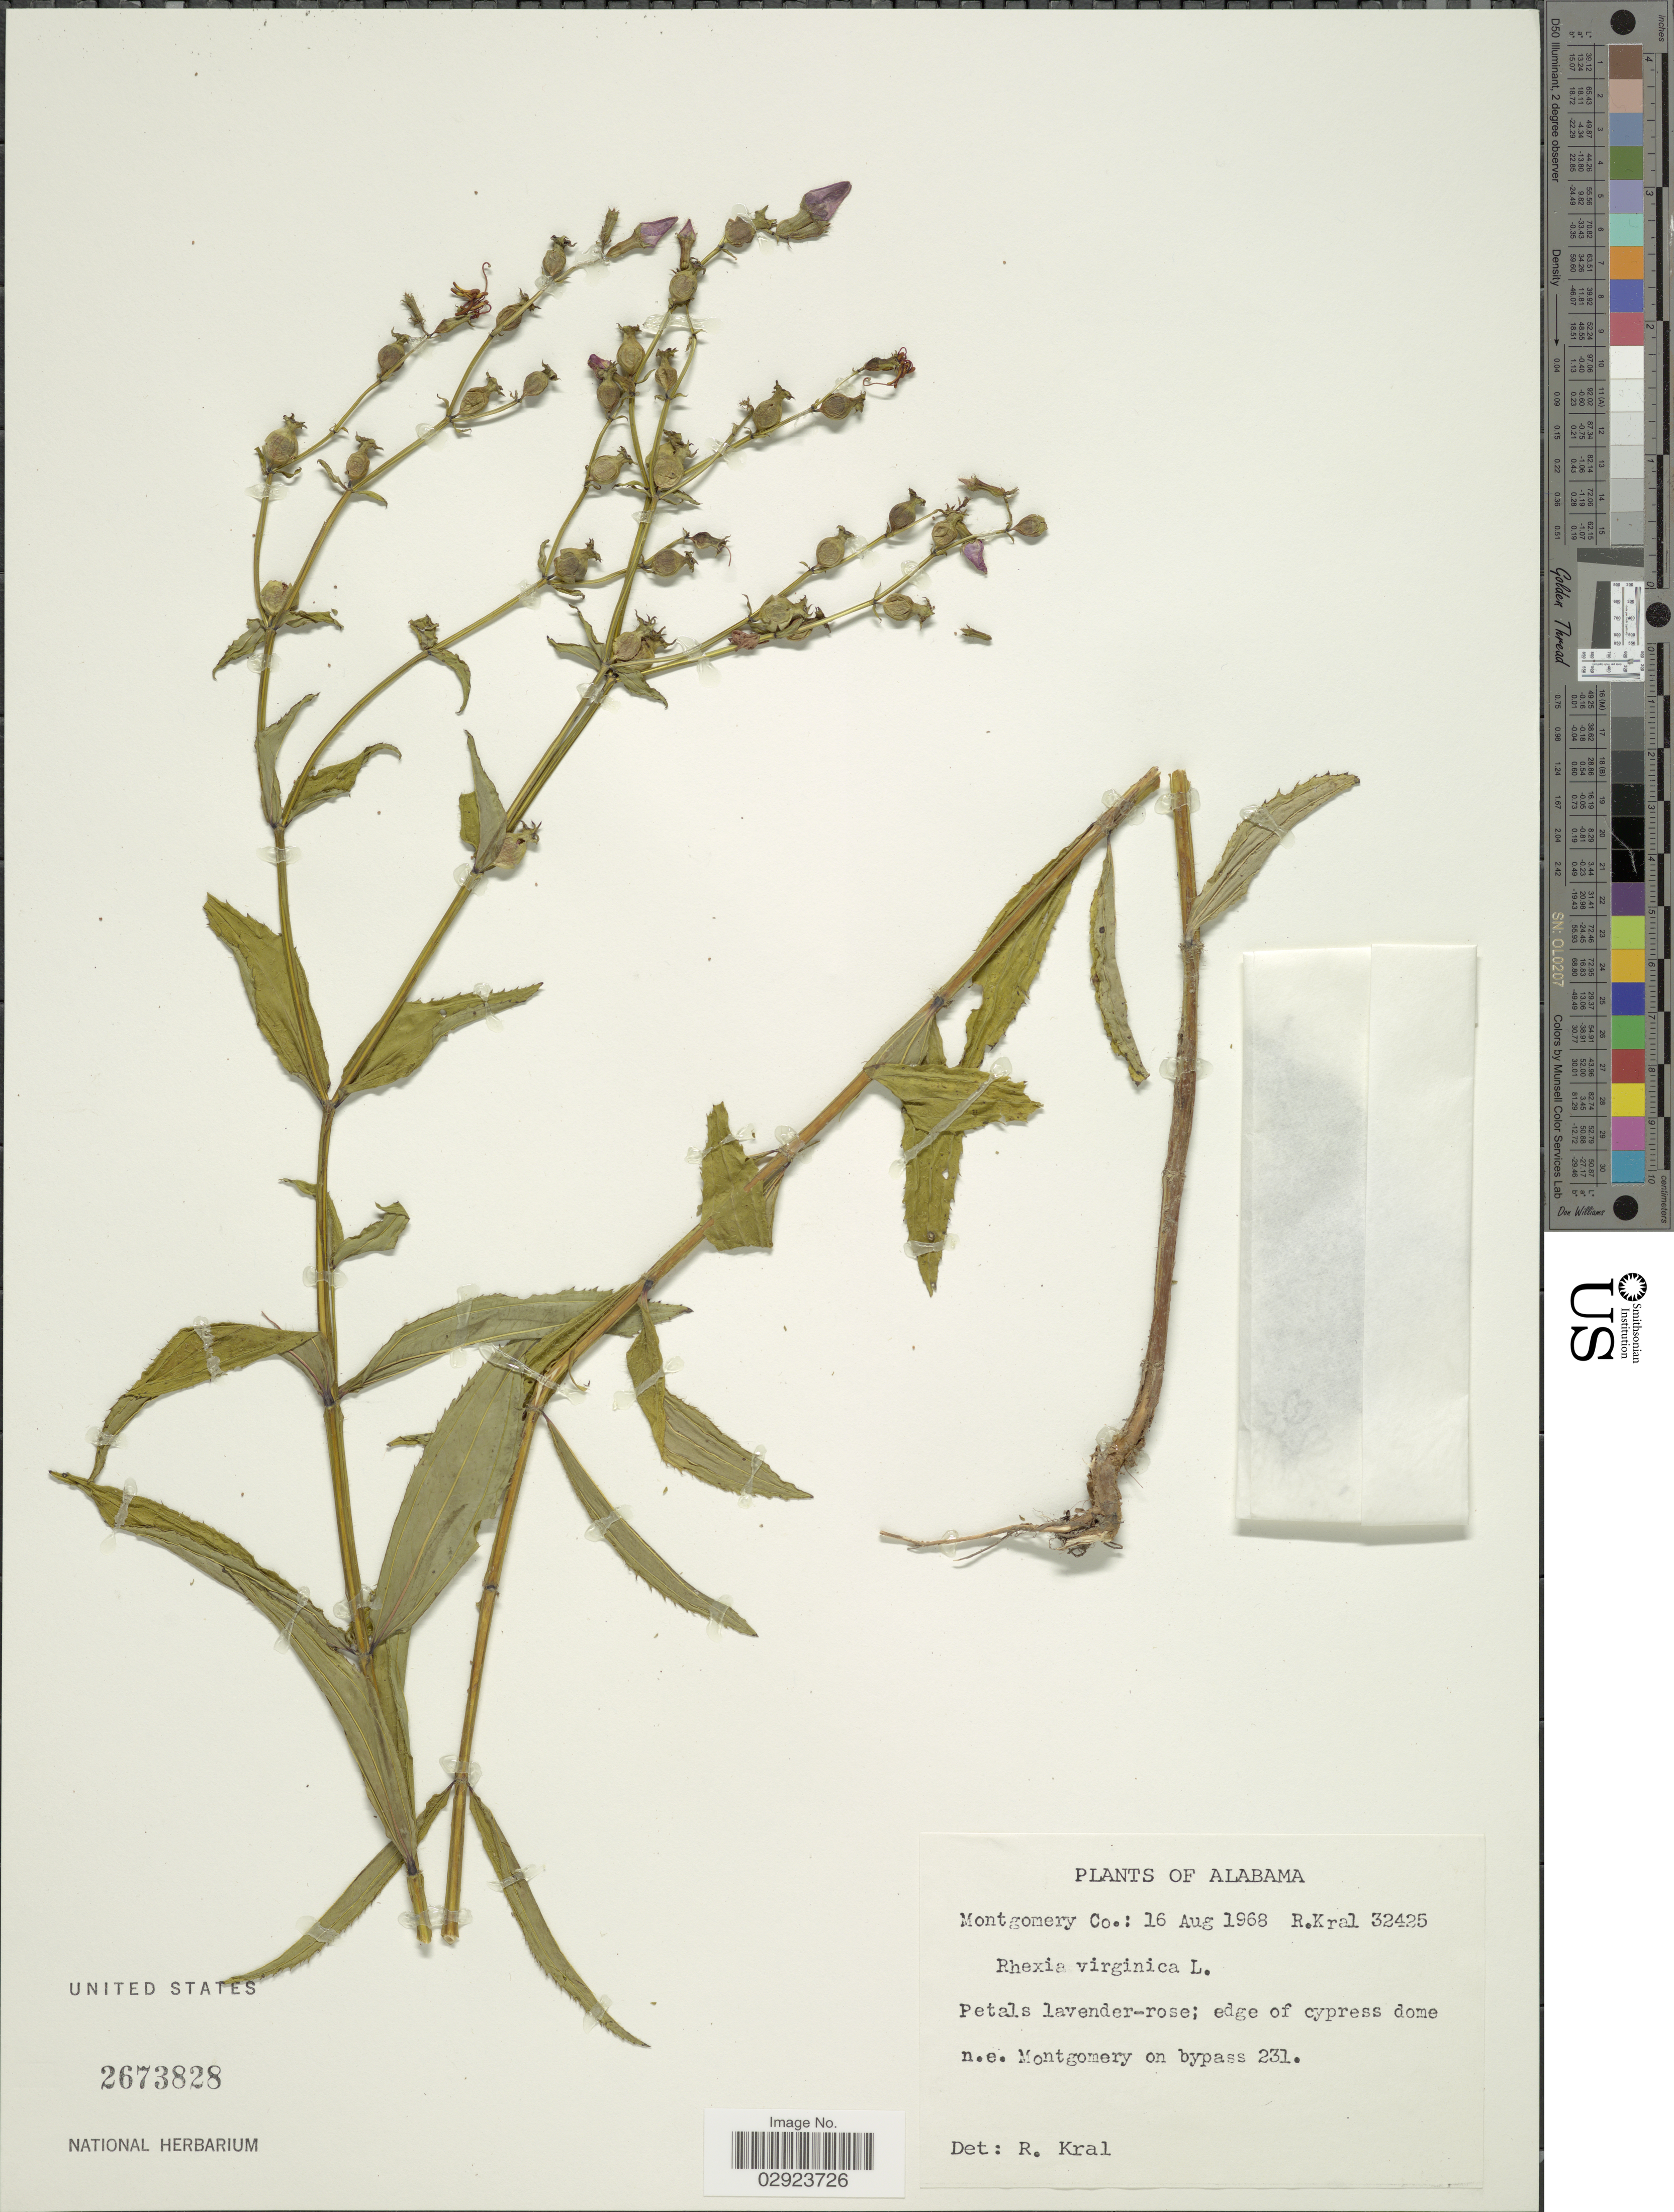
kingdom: Plantae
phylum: Tracheophyta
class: Magnoliopsida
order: Myrtales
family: Melastomataceae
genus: Rhexia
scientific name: Rhexia virginica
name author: L.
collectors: R. Kral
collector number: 32425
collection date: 1968-08-16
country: United States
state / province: Alabama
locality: Montgomery Co. N.e. Montgomery on bypass 231.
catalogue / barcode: US 2673828